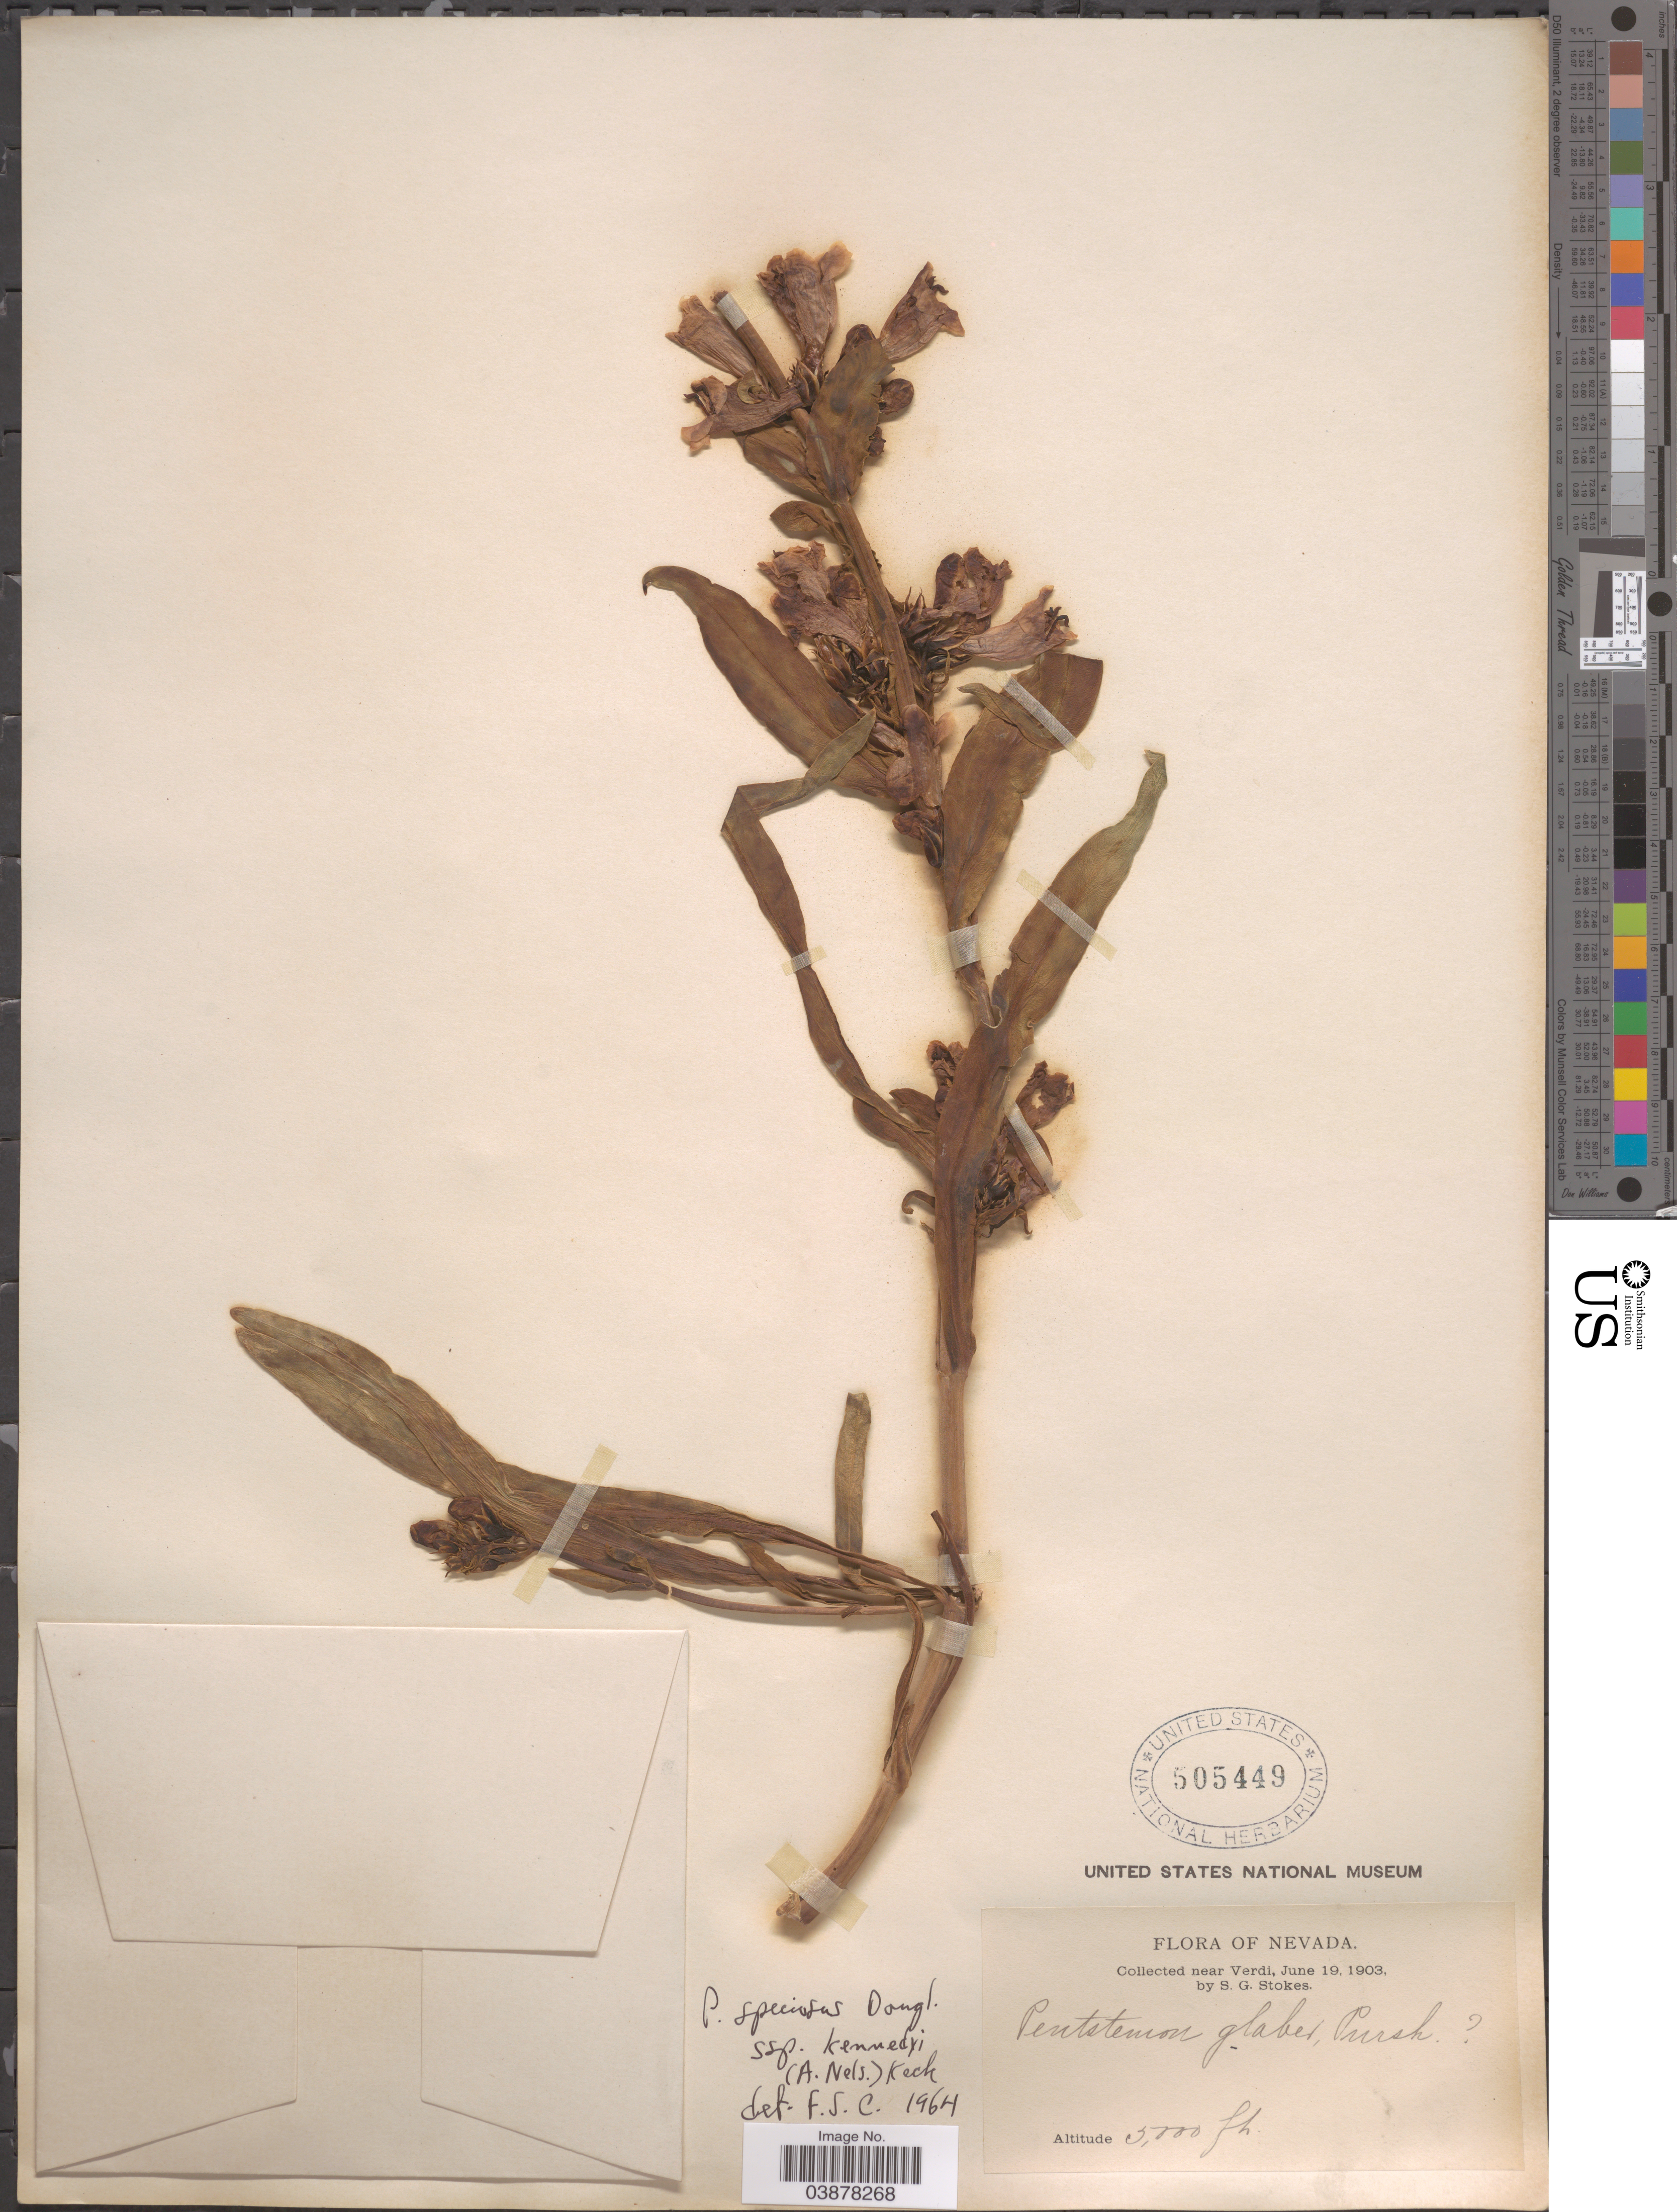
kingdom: Plantae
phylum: Tracheophyta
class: Magnoliopsida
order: Lamiales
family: Plantaginaceae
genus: Penstemon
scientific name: Penstemon speciosus subsp. kennedyi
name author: (A. Nelson) D.D. Keck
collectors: S. G. Stokes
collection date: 1903-06-19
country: United States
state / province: Nevada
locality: Near Verdi.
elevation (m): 1524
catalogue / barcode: US 505449